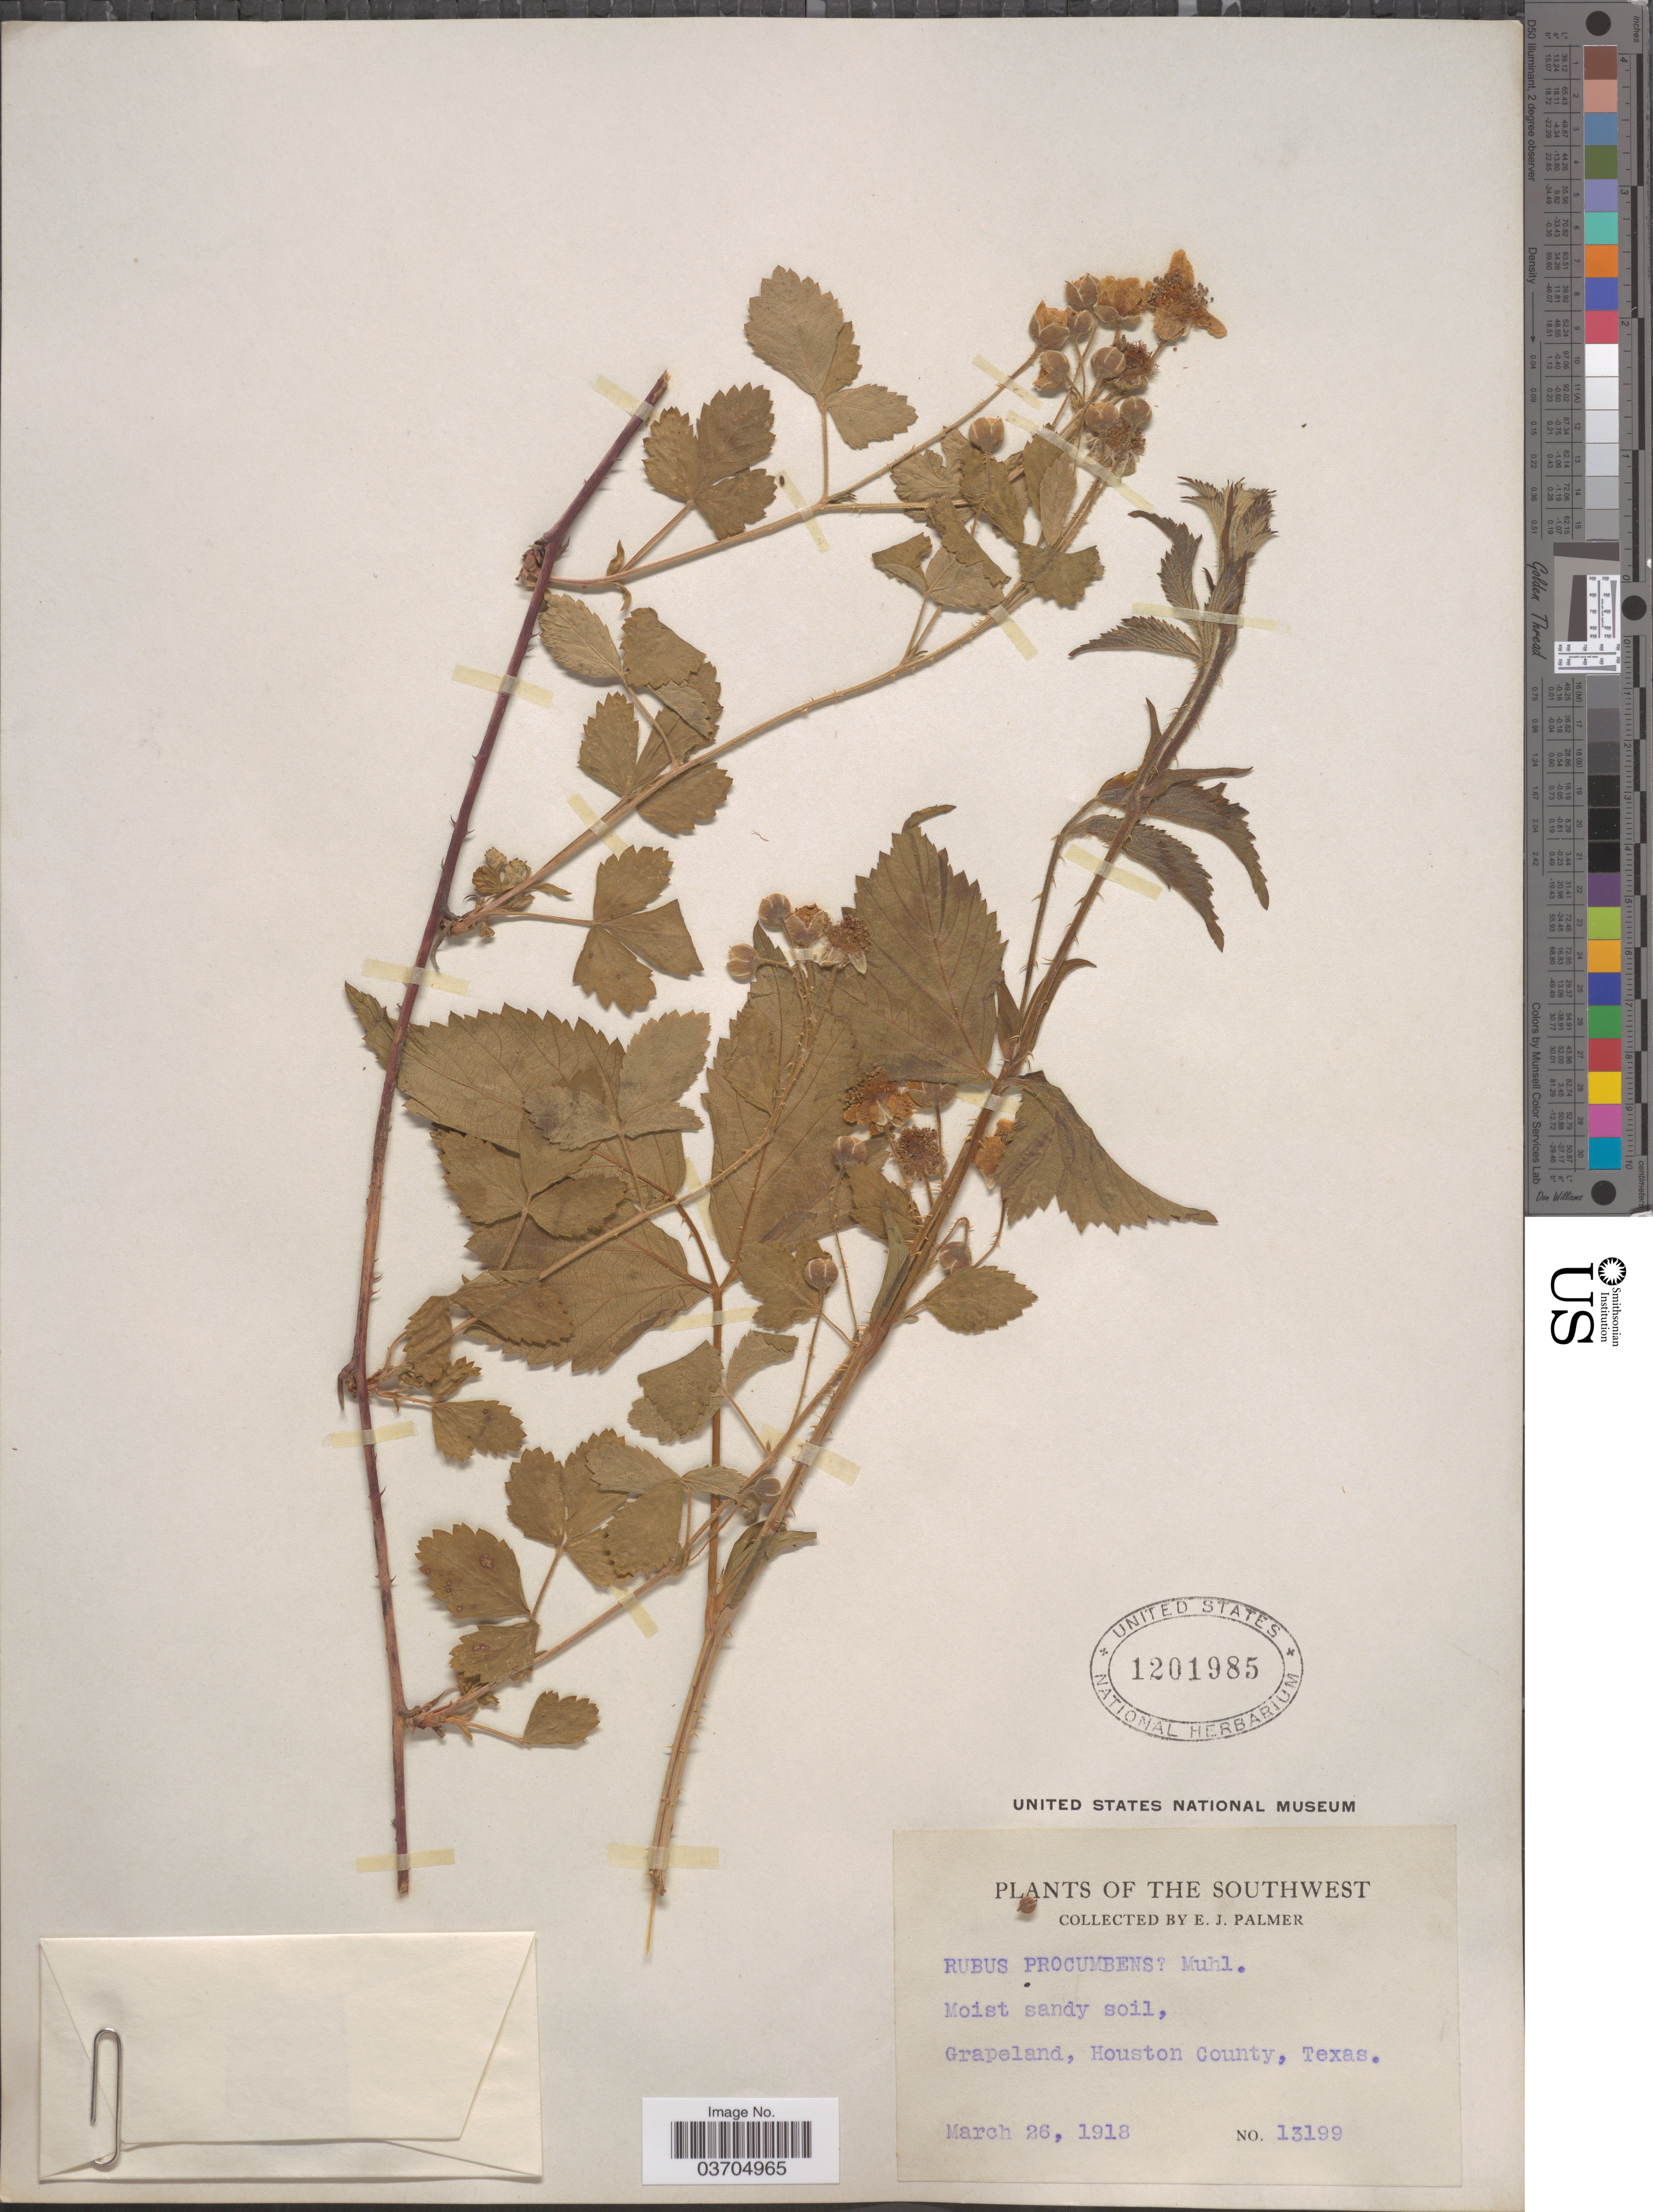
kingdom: Plantae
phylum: Tracheophyta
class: Magnoliopsida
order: Rosales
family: Rosaceae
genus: Rubus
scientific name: Rubus procumbens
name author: Muhl.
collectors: E. J. Palmer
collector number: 13199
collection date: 1918-03-26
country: United States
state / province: Texas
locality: The Southwest. Grapeland, Houston County.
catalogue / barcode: US 1201985